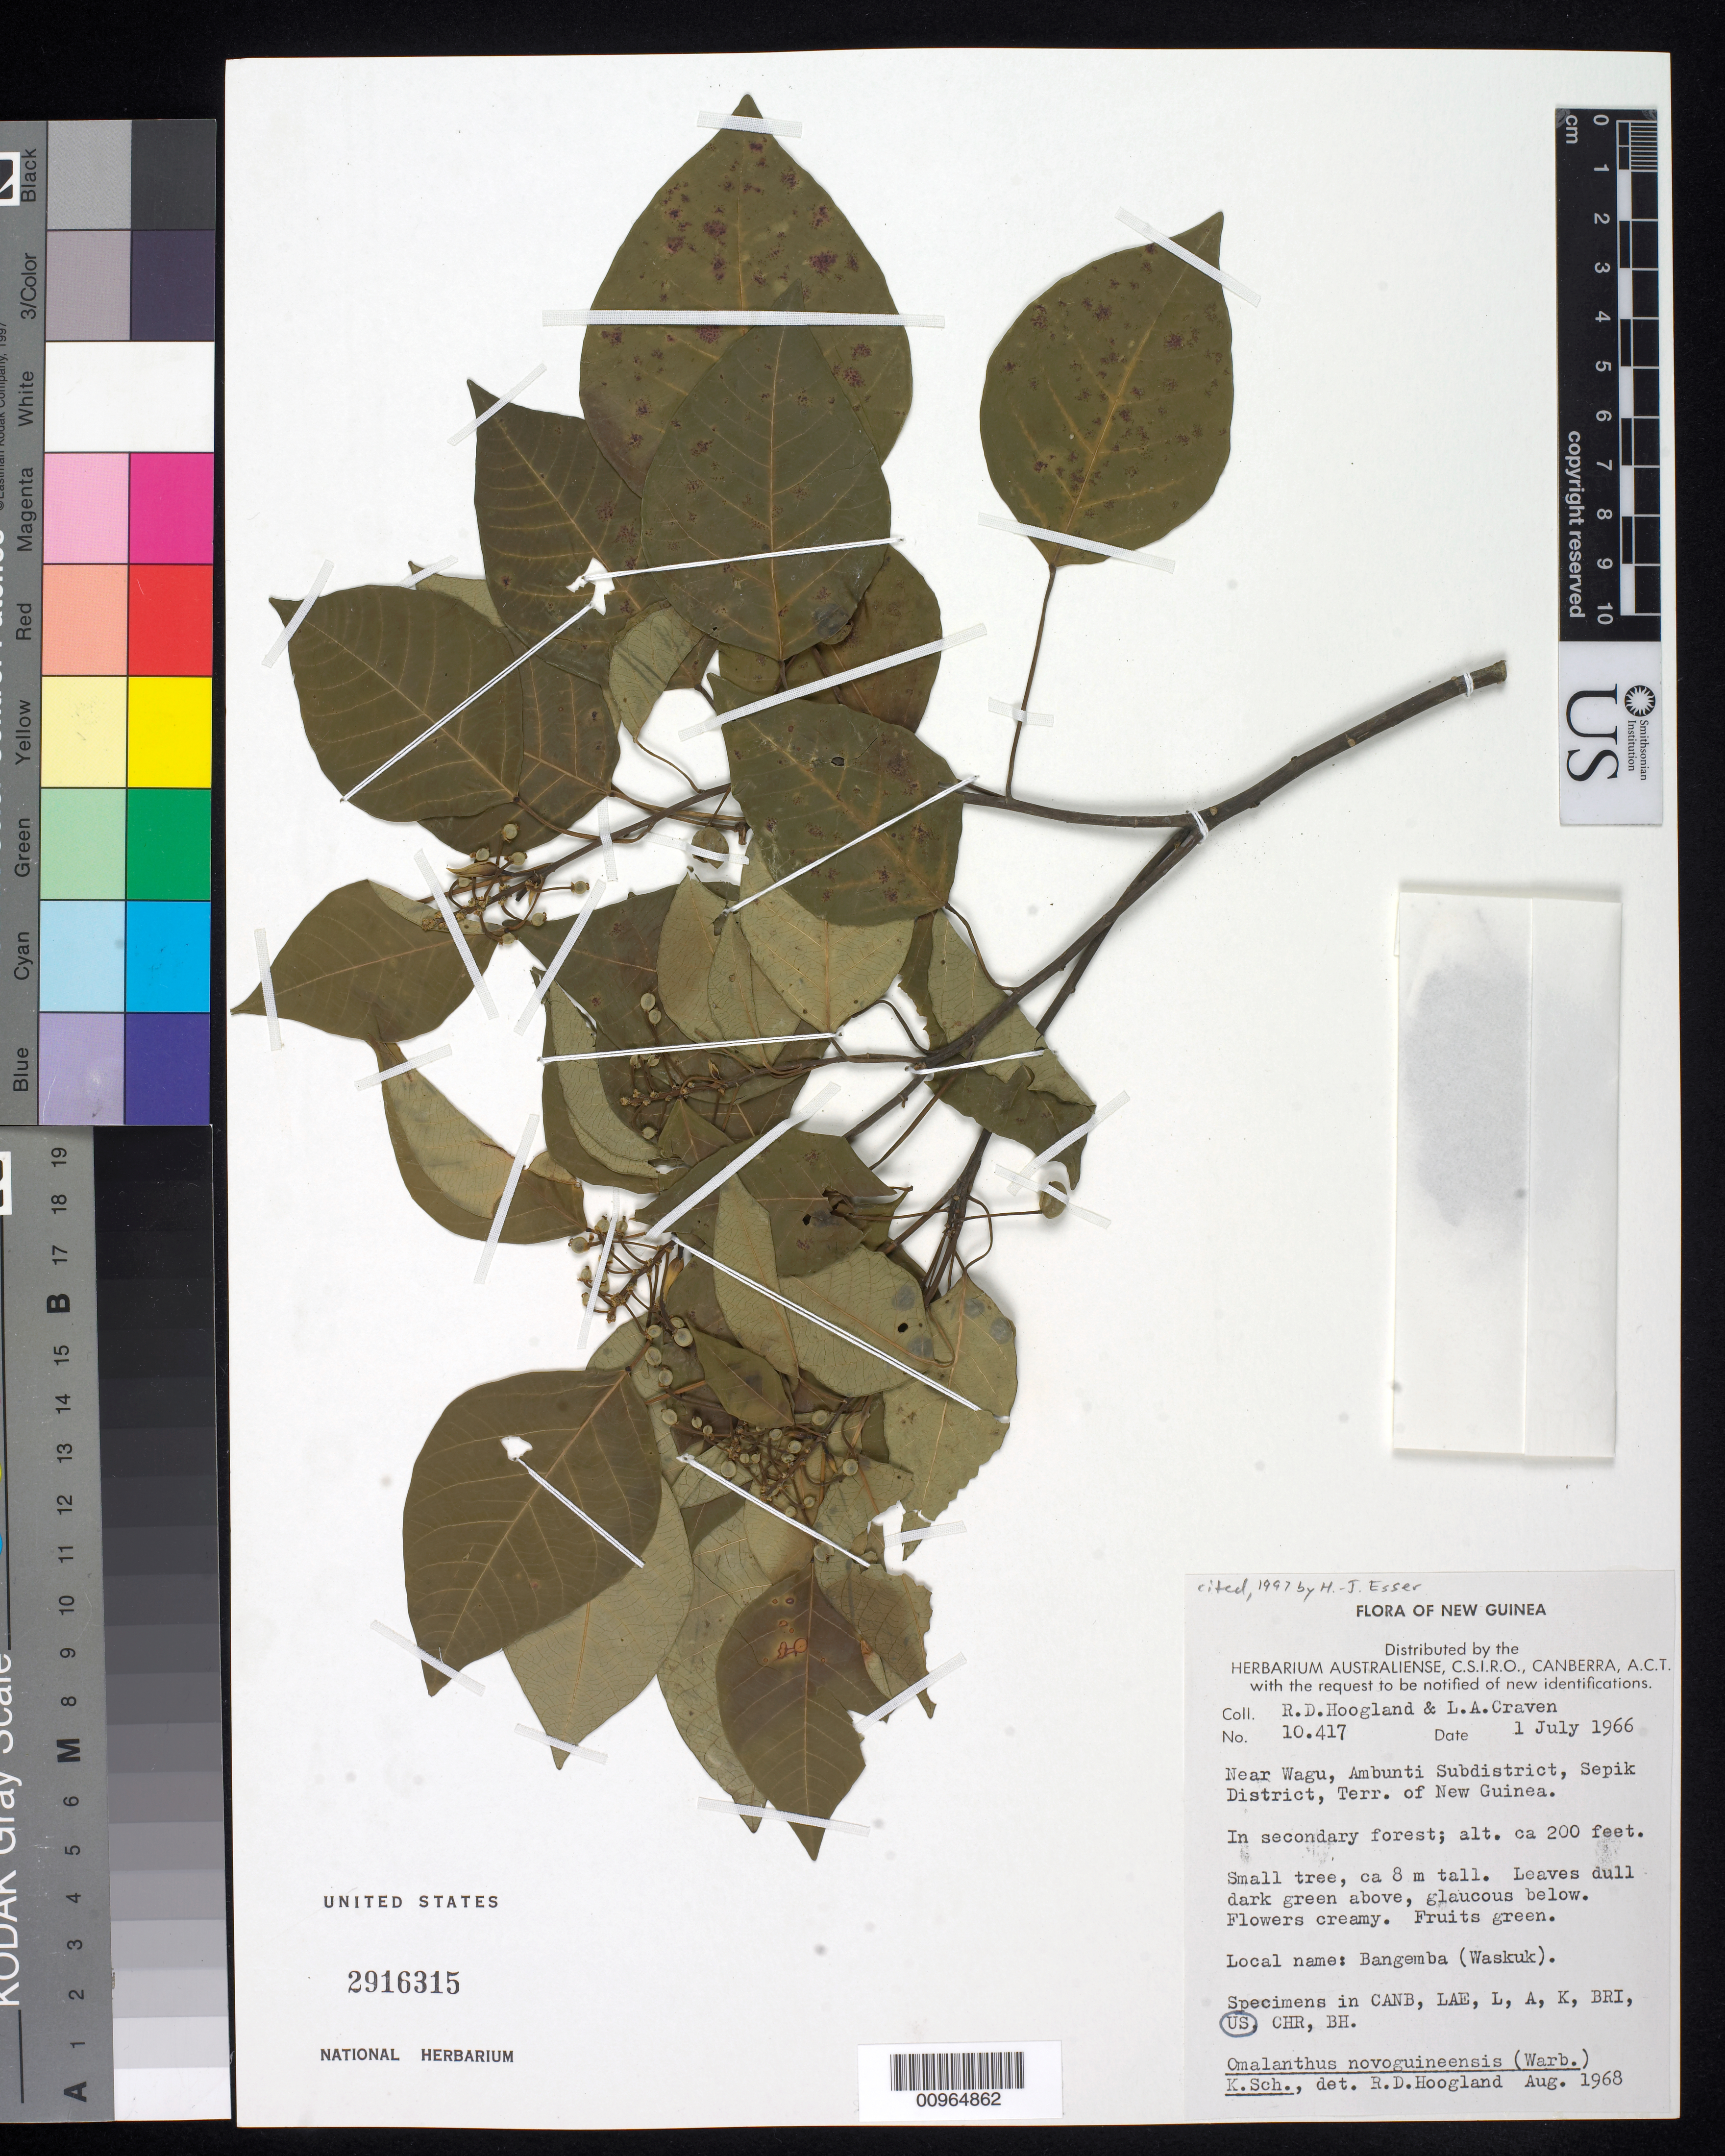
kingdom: Plantae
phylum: Tracheophyta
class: Magnoliopsida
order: Malpighiales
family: Euphorbiaceae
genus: Homalanthus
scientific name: Homalanthus novoguineensis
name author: (Warb.) K. Schum.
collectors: R. D. Hoogland & L. A. Craven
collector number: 10417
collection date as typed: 01 Jul 1966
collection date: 1966-07-01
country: Papua New Guinea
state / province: East Sepik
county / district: Ambunti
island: New Guinea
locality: Near Wagu. In secondary forest.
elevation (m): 61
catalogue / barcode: US 2916315